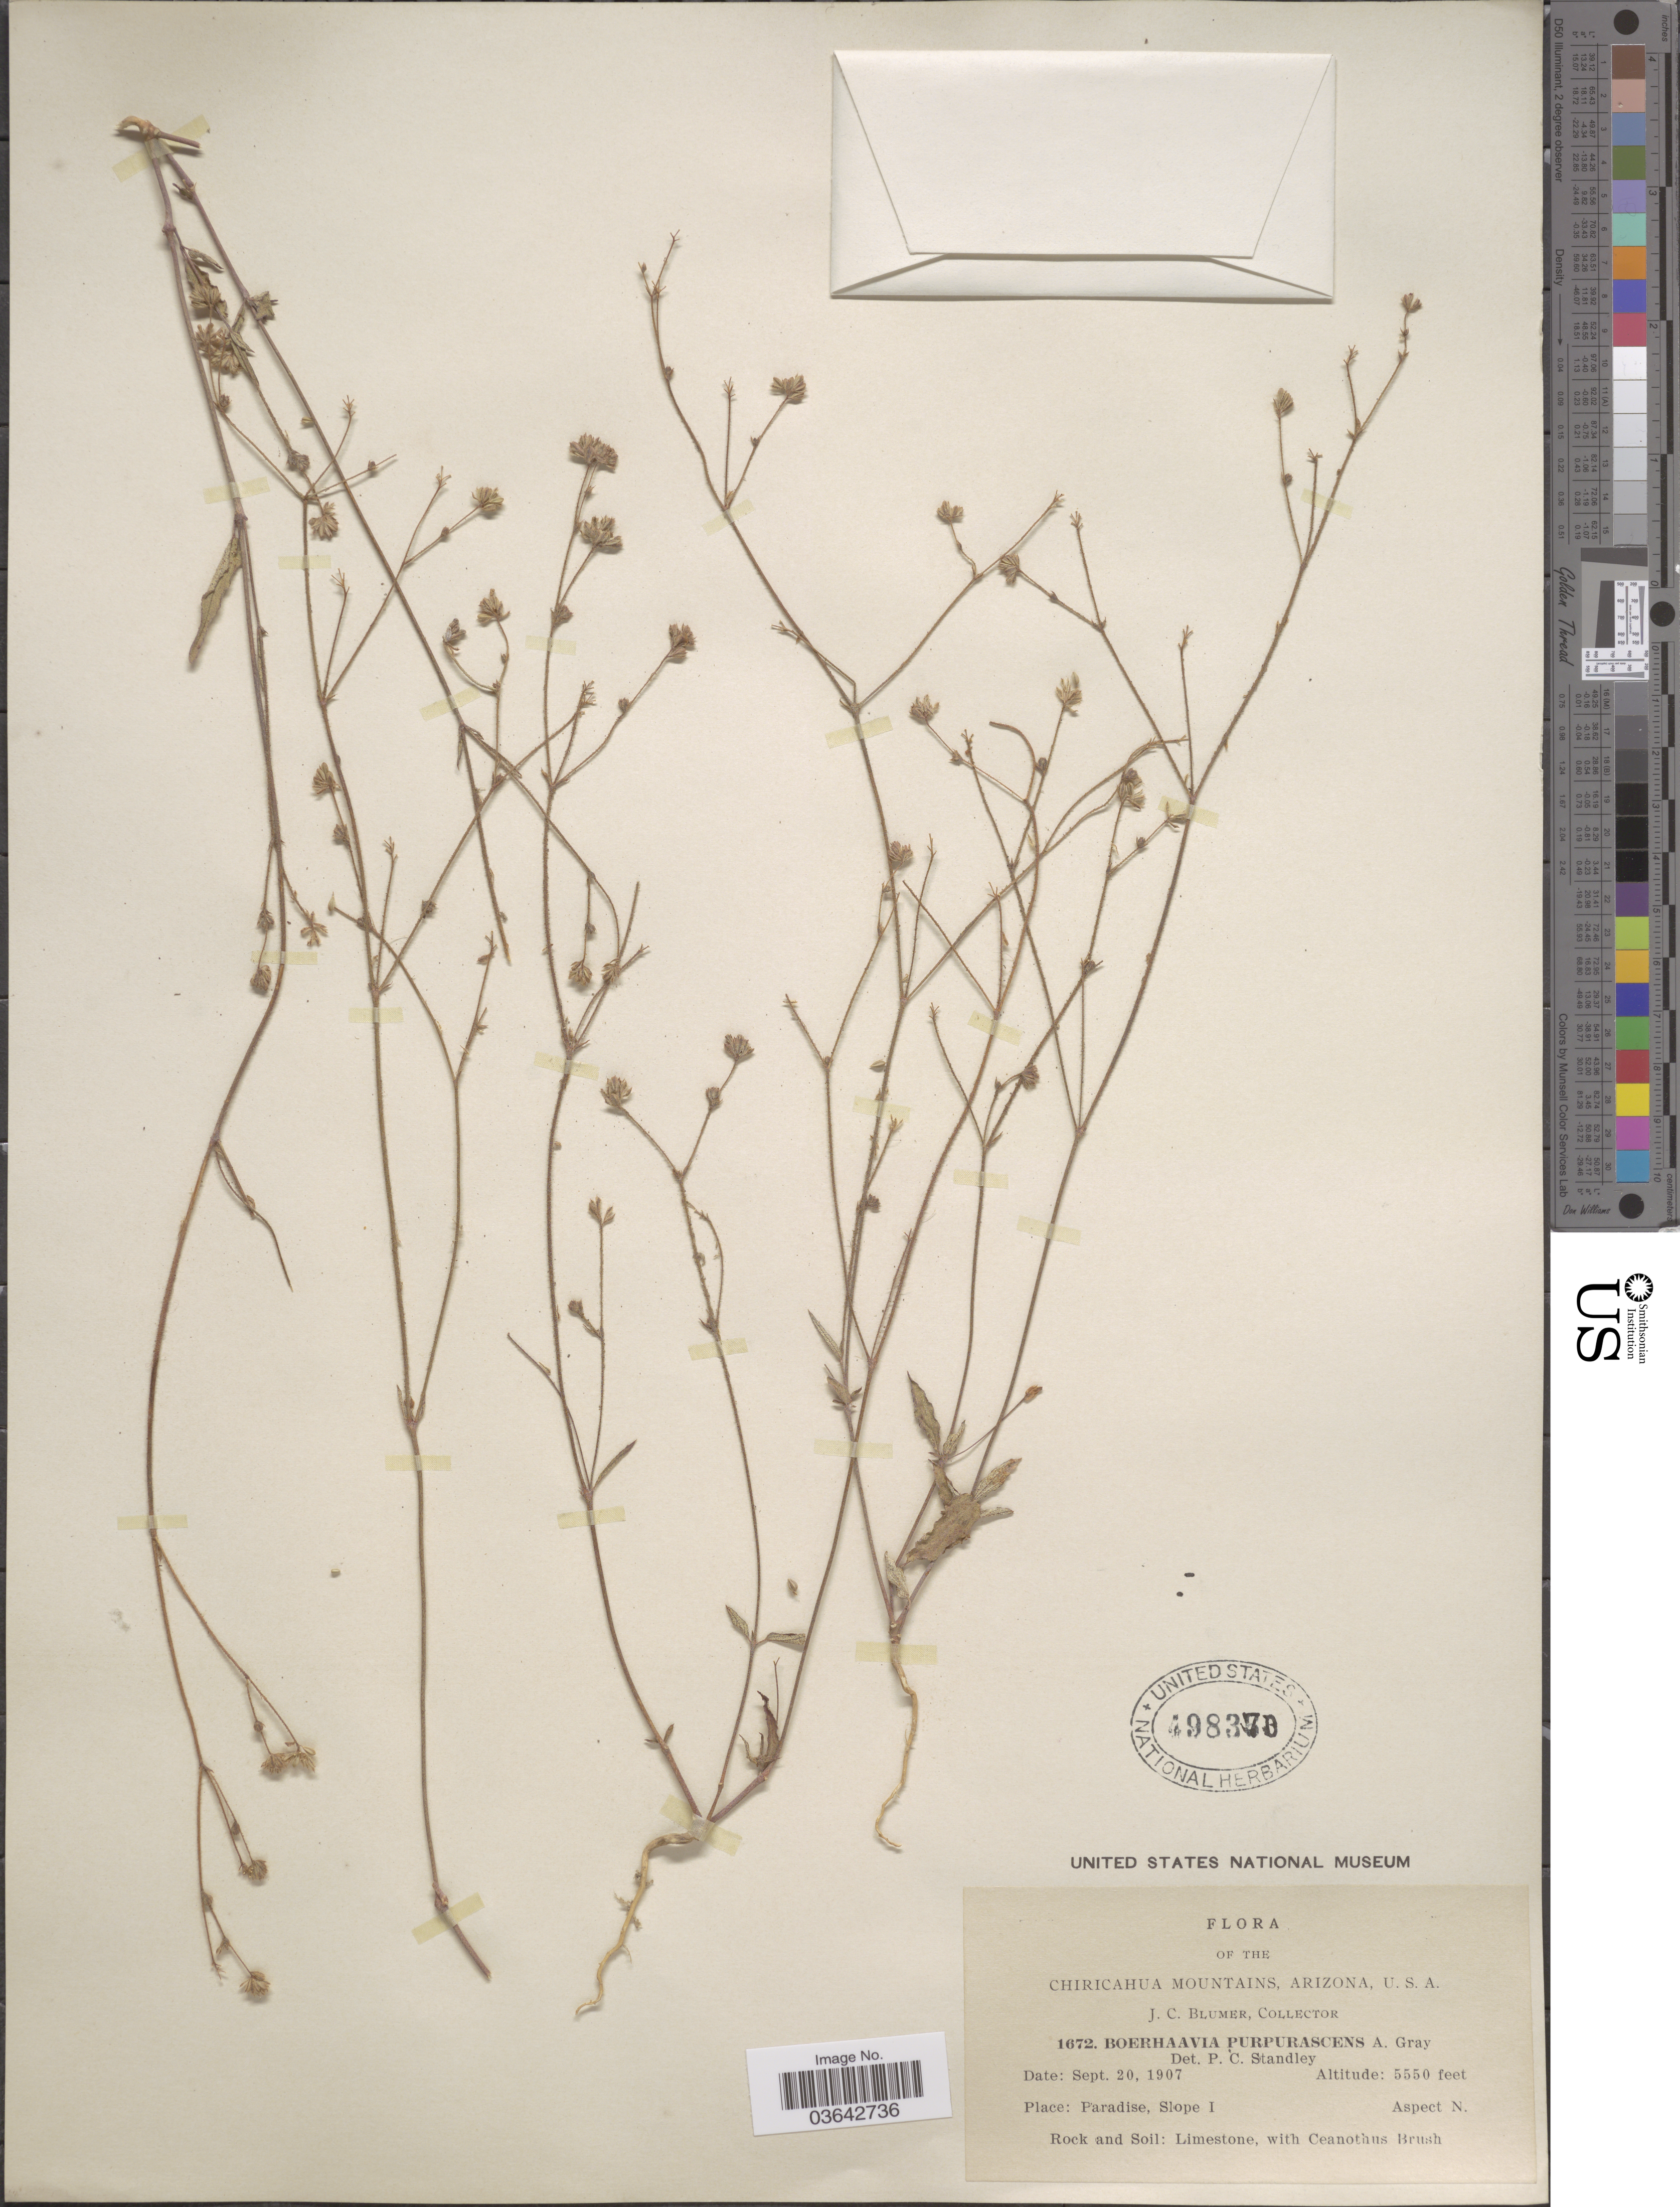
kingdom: Plantae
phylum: Tracheophyta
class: Magnoliopsida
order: Caryophyllales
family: Nyctaginaceae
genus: Boerhavia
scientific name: Boerhavia purpurascens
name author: A. Gray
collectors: J. C. Blumer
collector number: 1672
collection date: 1907-09-20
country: United States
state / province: Arizona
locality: Chiricahua Mountains. Paradise, Slope I. Aspect N.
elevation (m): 1692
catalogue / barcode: US 498370